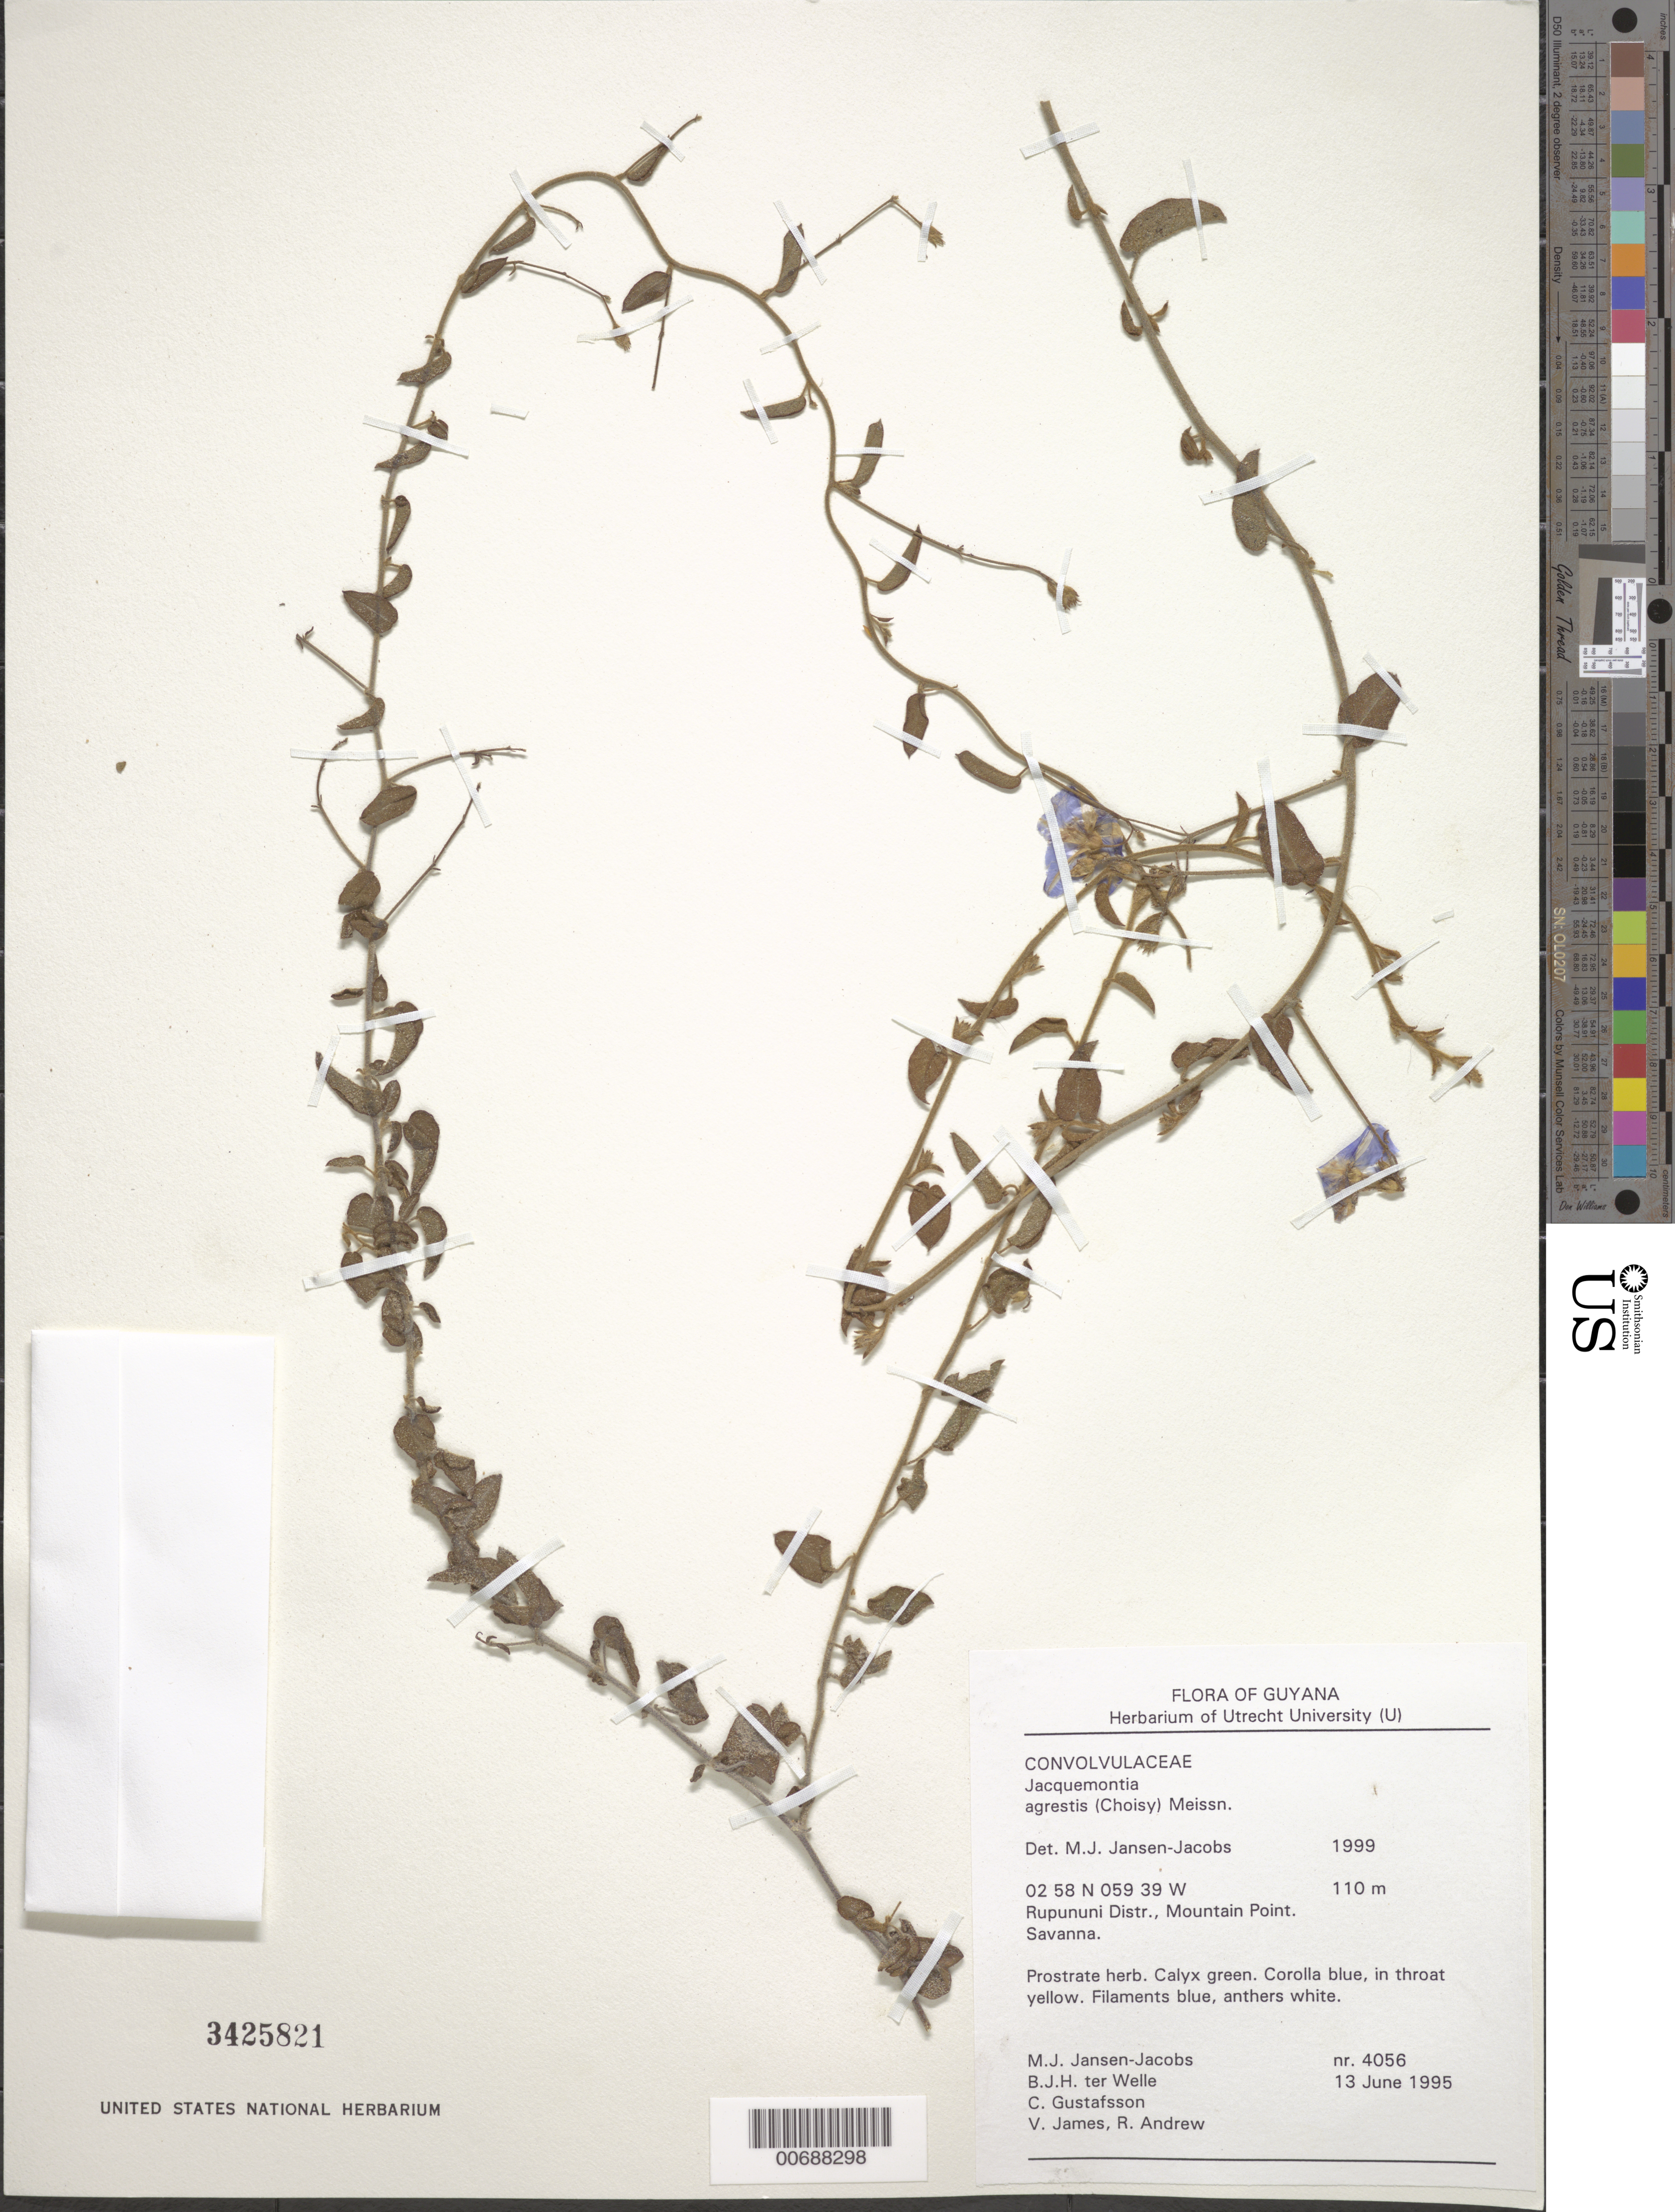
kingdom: Plantae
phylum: Tracheophyta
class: Magnoliopsida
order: Solanales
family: Convolvulaceae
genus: Jacquemontia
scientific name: Jacquemontia agrestis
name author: (Mart. ex Choisy) Meisn.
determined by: Jansen-Jacobs, M. J., (U), Nationaal Herbarium Nederland, Utrecht University branch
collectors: M. J. Jansen-Jacobs, B. Welle, C. G. Gustafsson, V. James & R. Andrew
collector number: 4056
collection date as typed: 13-Jun-95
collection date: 1995-06-13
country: Guyana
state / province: U. Takutu-U. Essequibo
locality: Mountain Point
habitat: Savanna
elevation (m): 110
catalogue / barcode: US 3425821